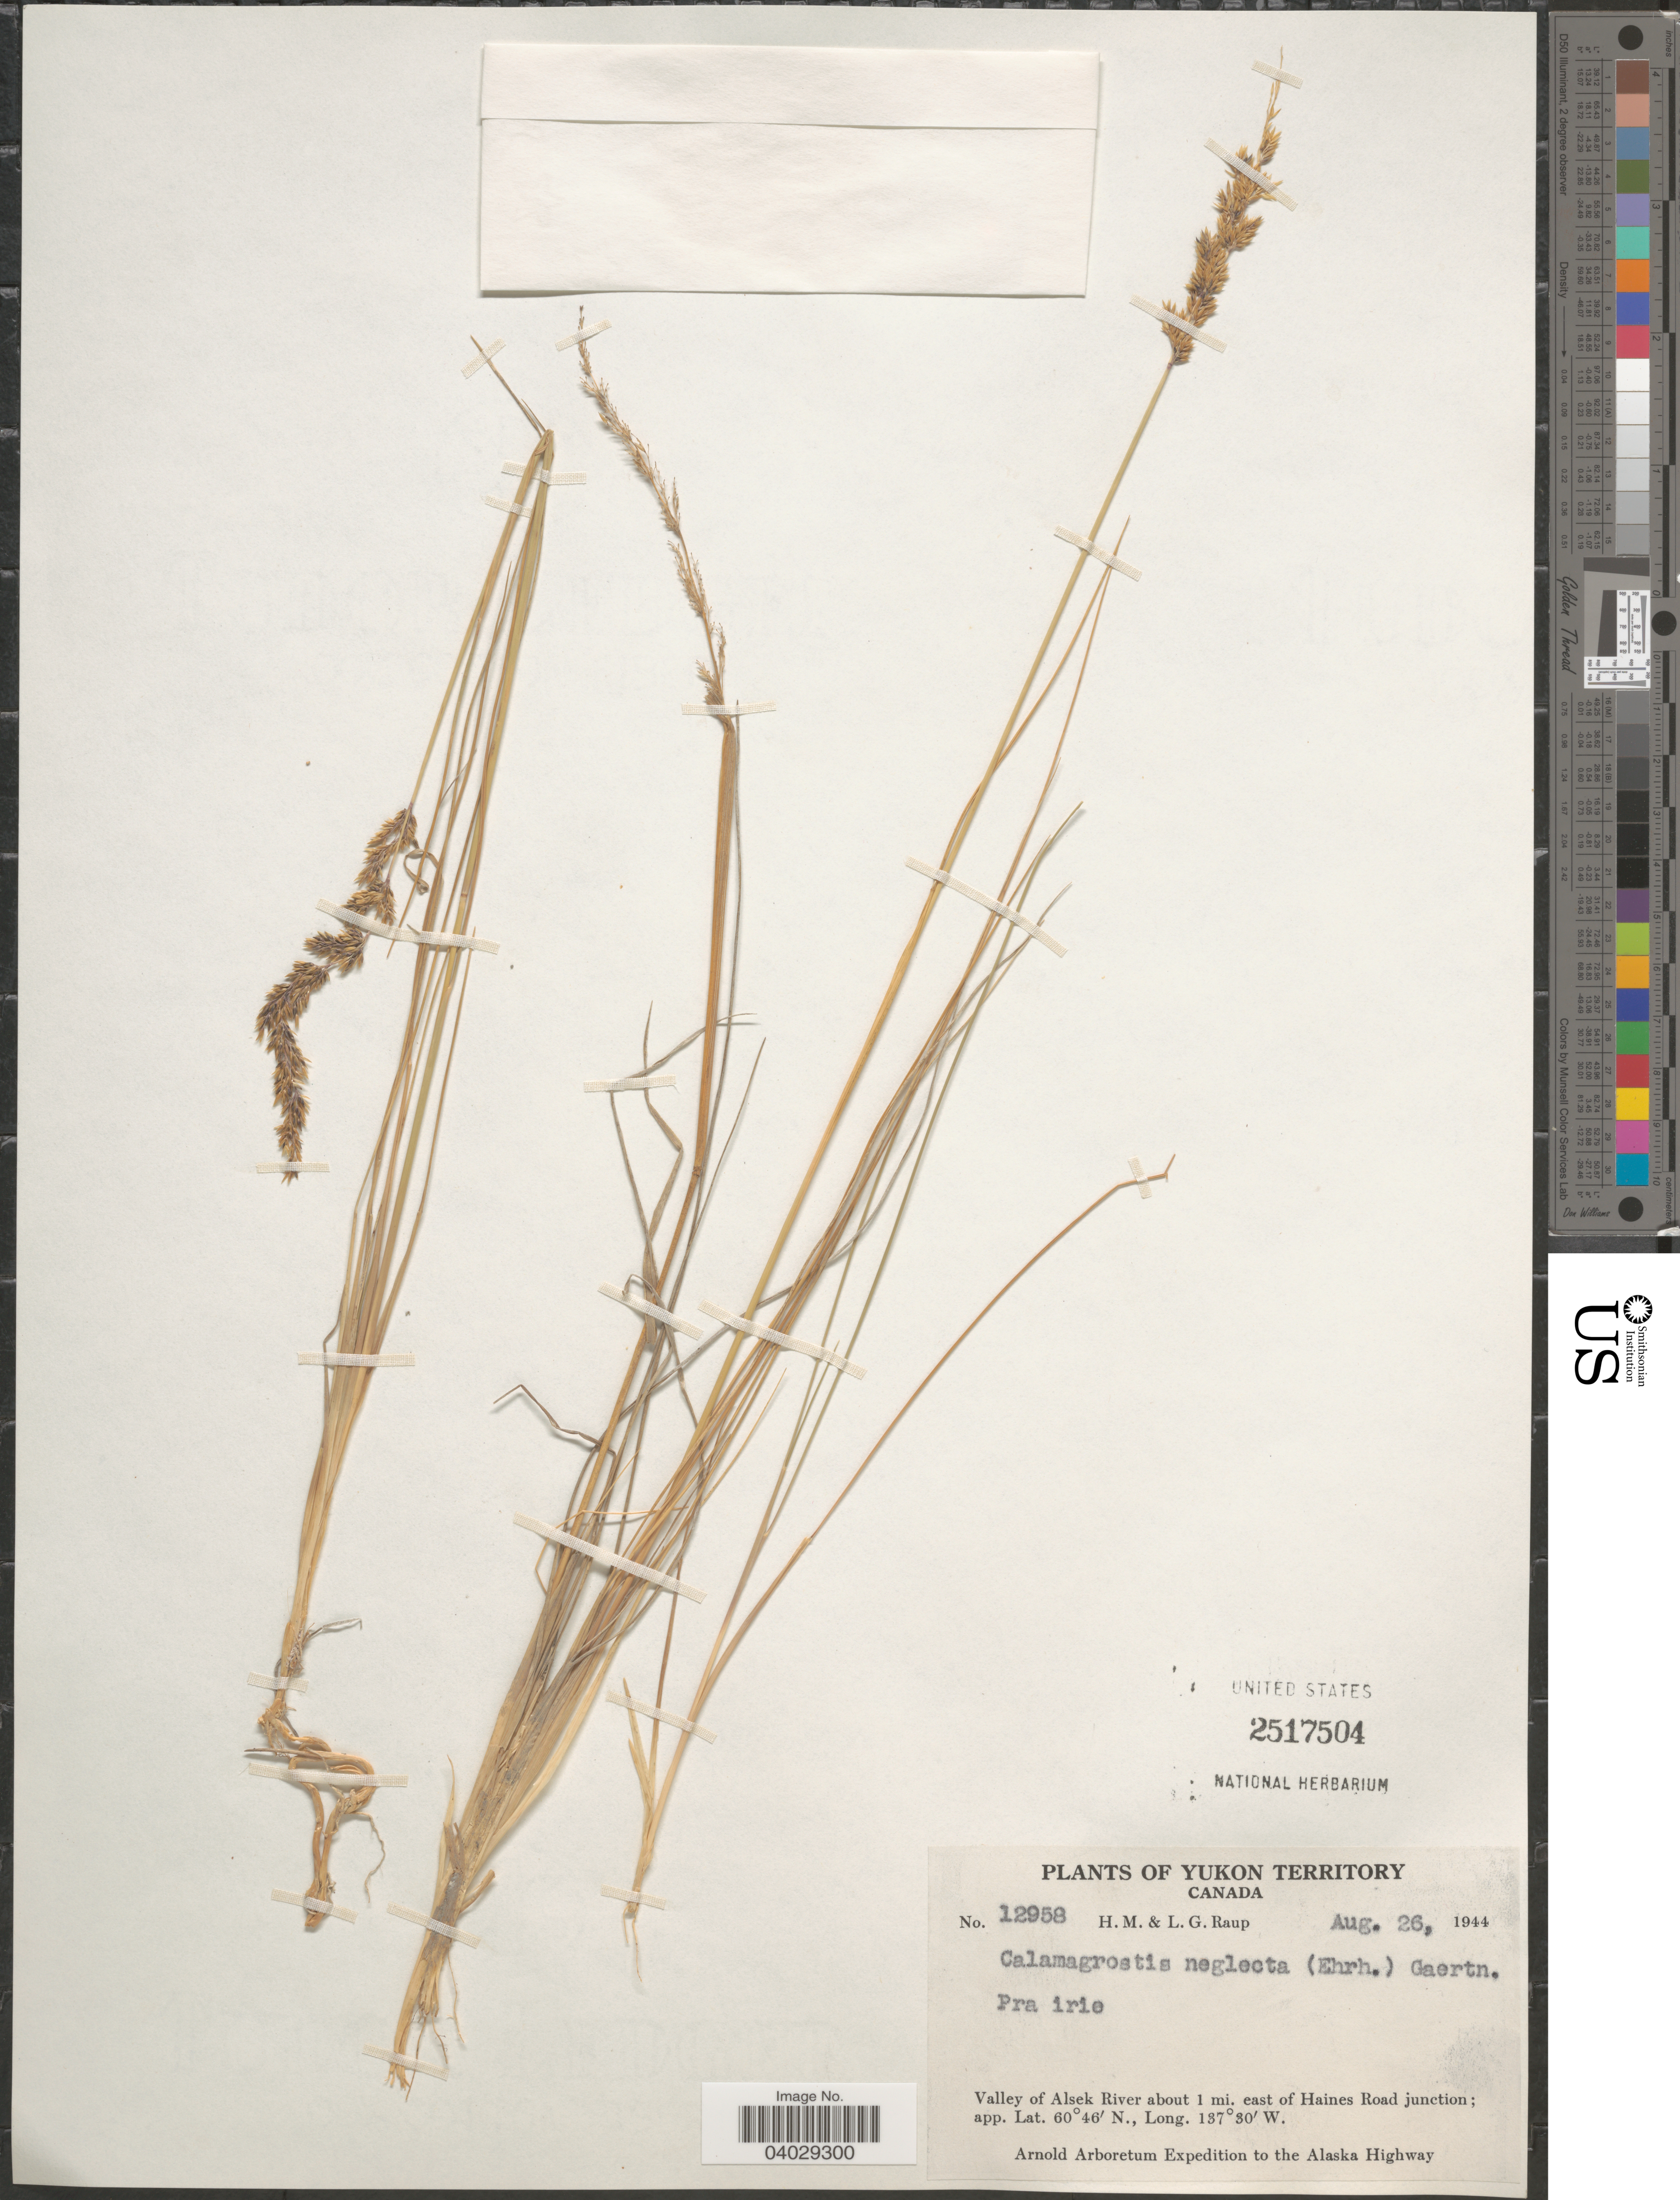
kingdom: Plantae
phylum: Tracheophyta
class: Liliopsida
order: Poales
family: Poaceae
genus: Calamagrostis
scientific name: Calamagrostis neglecta (Ehrh.) Gaertner et al.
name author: (Ehrhart) G. Gaertn. et al.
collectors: H. Raup & L. Raup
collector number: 12958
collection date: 1944-08-26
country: Canada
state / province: Yukon Territory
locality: Valley of Alsek River about 1 mi. east of Haines Road junction. The Alaska Highway.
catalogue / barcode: US 2517504